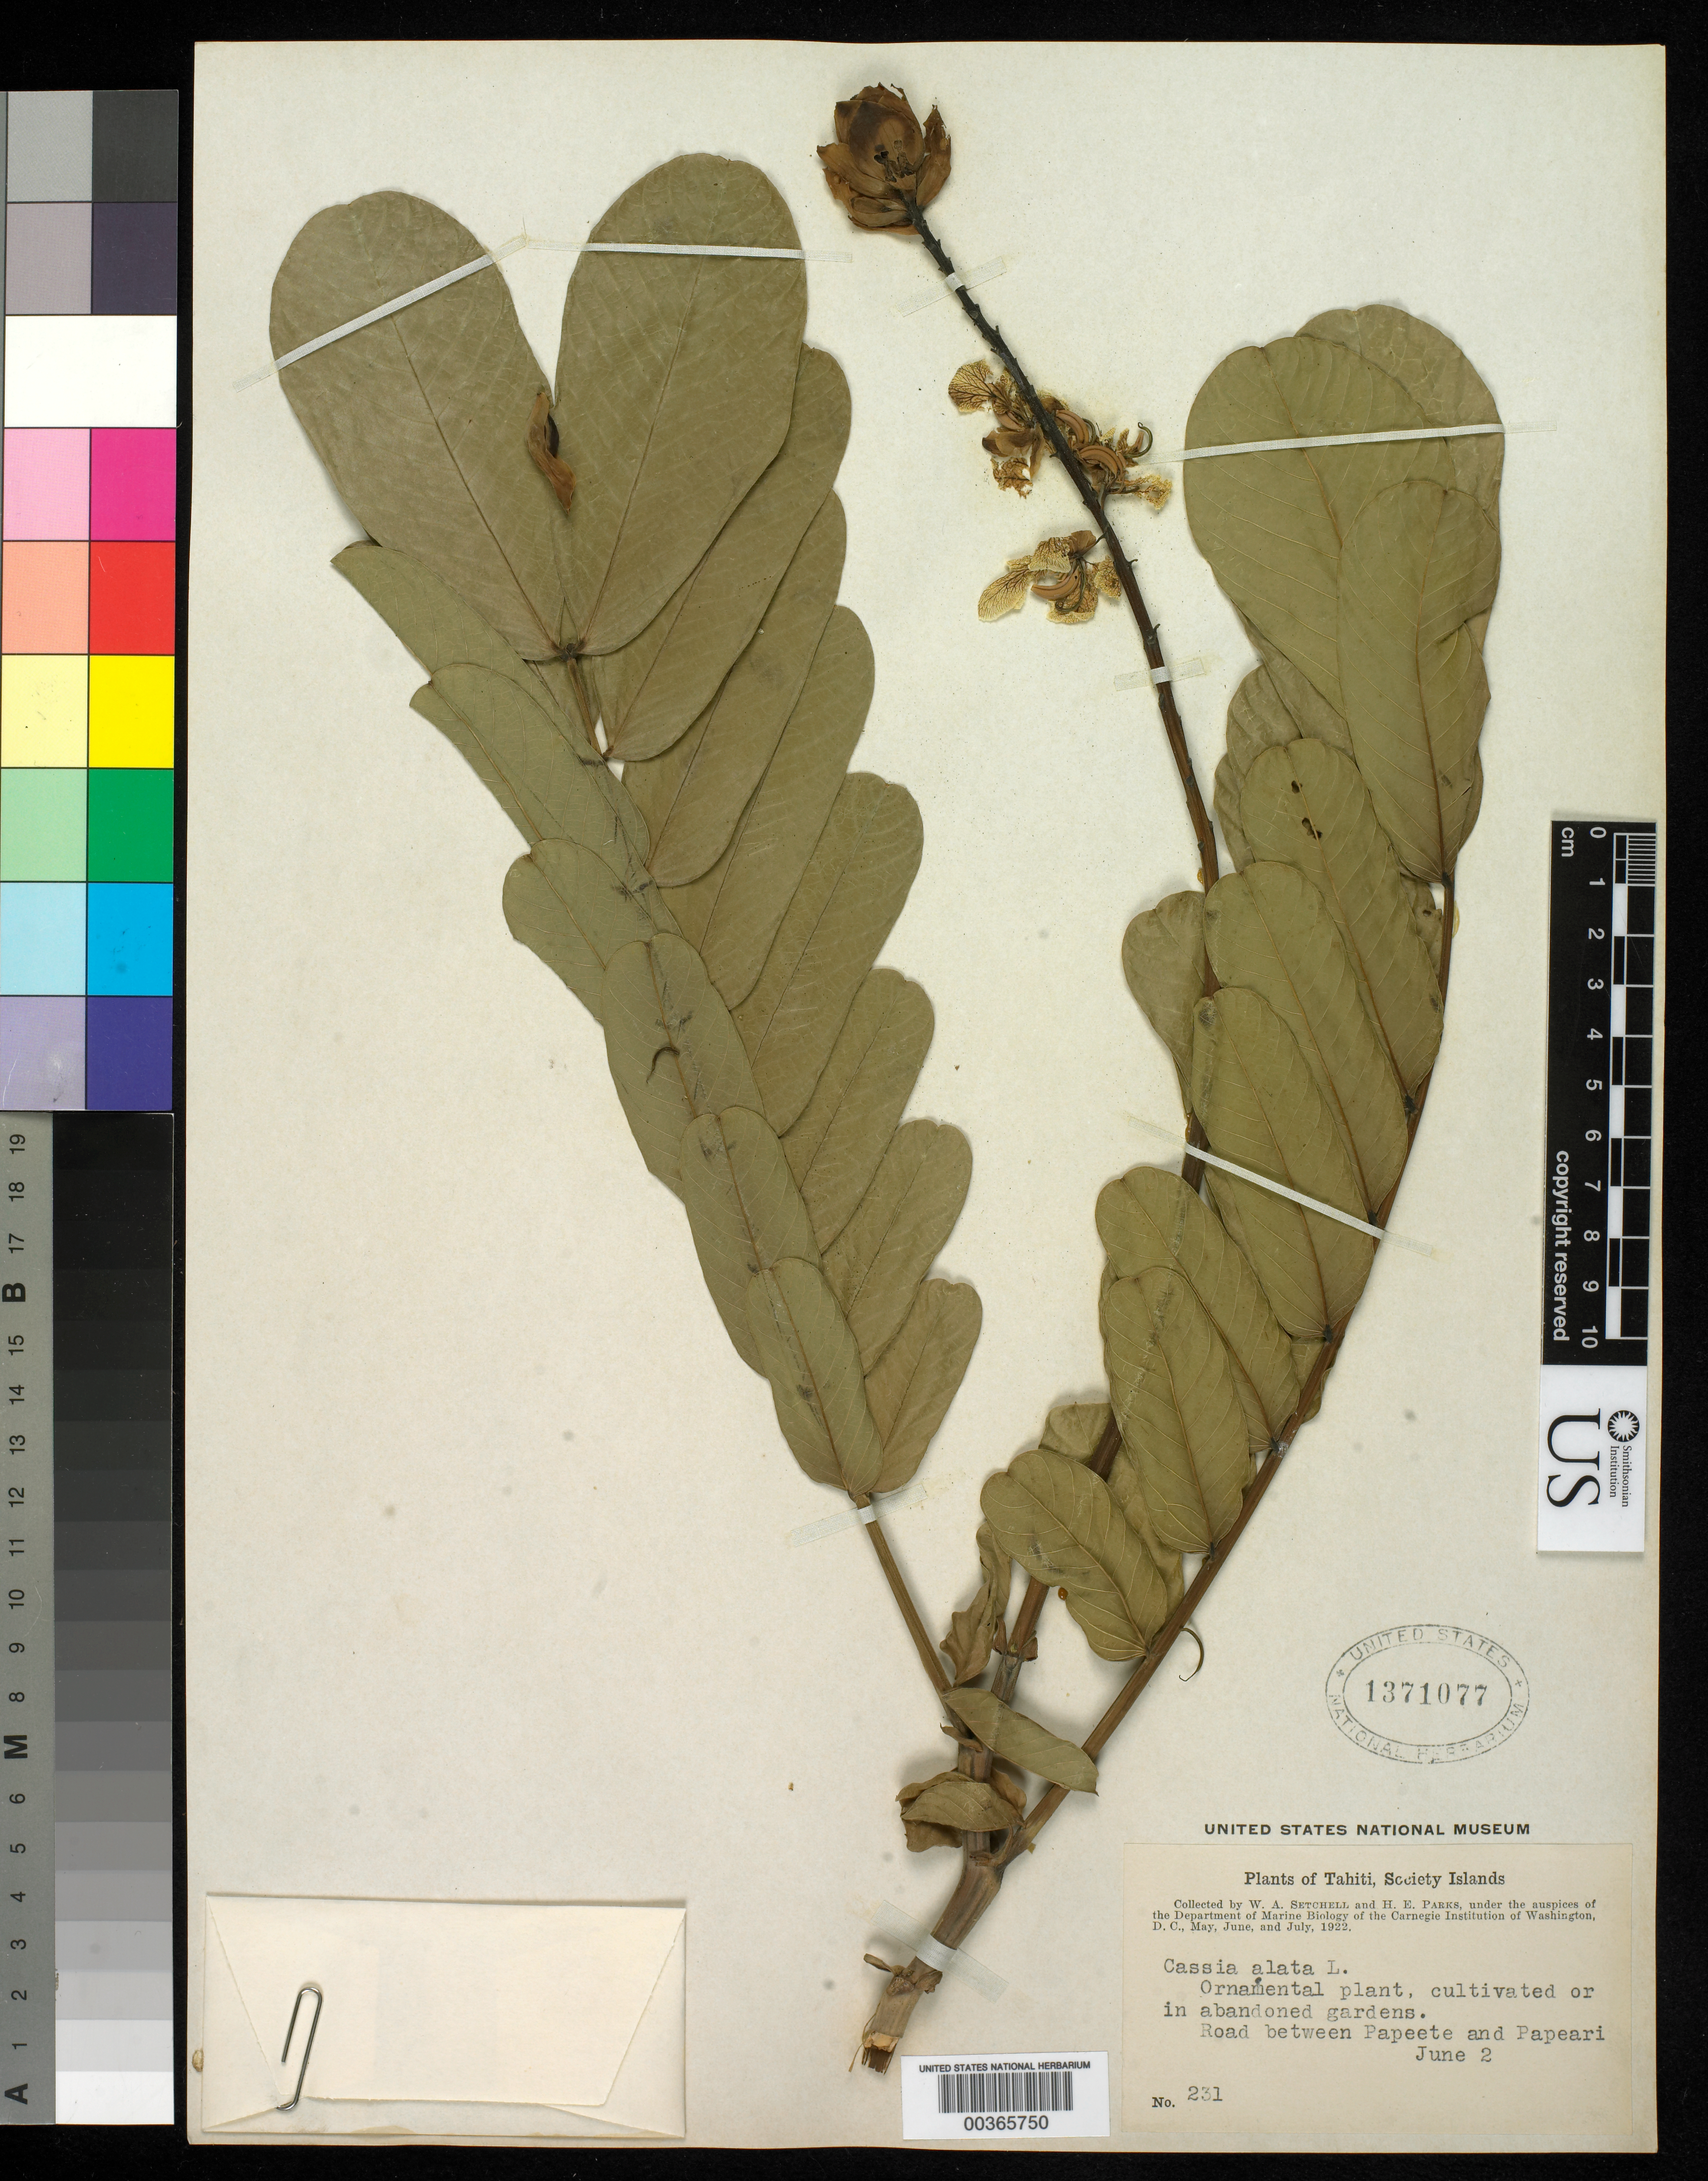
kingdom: Plantae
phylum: Tracheophyta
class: Magnoliopsida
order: Fabales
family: Fabaceae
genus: Senna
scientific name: Senna alata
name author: (L.) Roxb.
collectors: W. Setchell & H. E. Parks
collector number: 231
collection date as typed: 02 Jun 1922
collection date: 1922-06-02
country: French Polynesia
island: Tahiti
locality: Road between papeete and papeari [Society Is.]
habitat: In abandoned gardens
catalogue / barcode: US 1371077